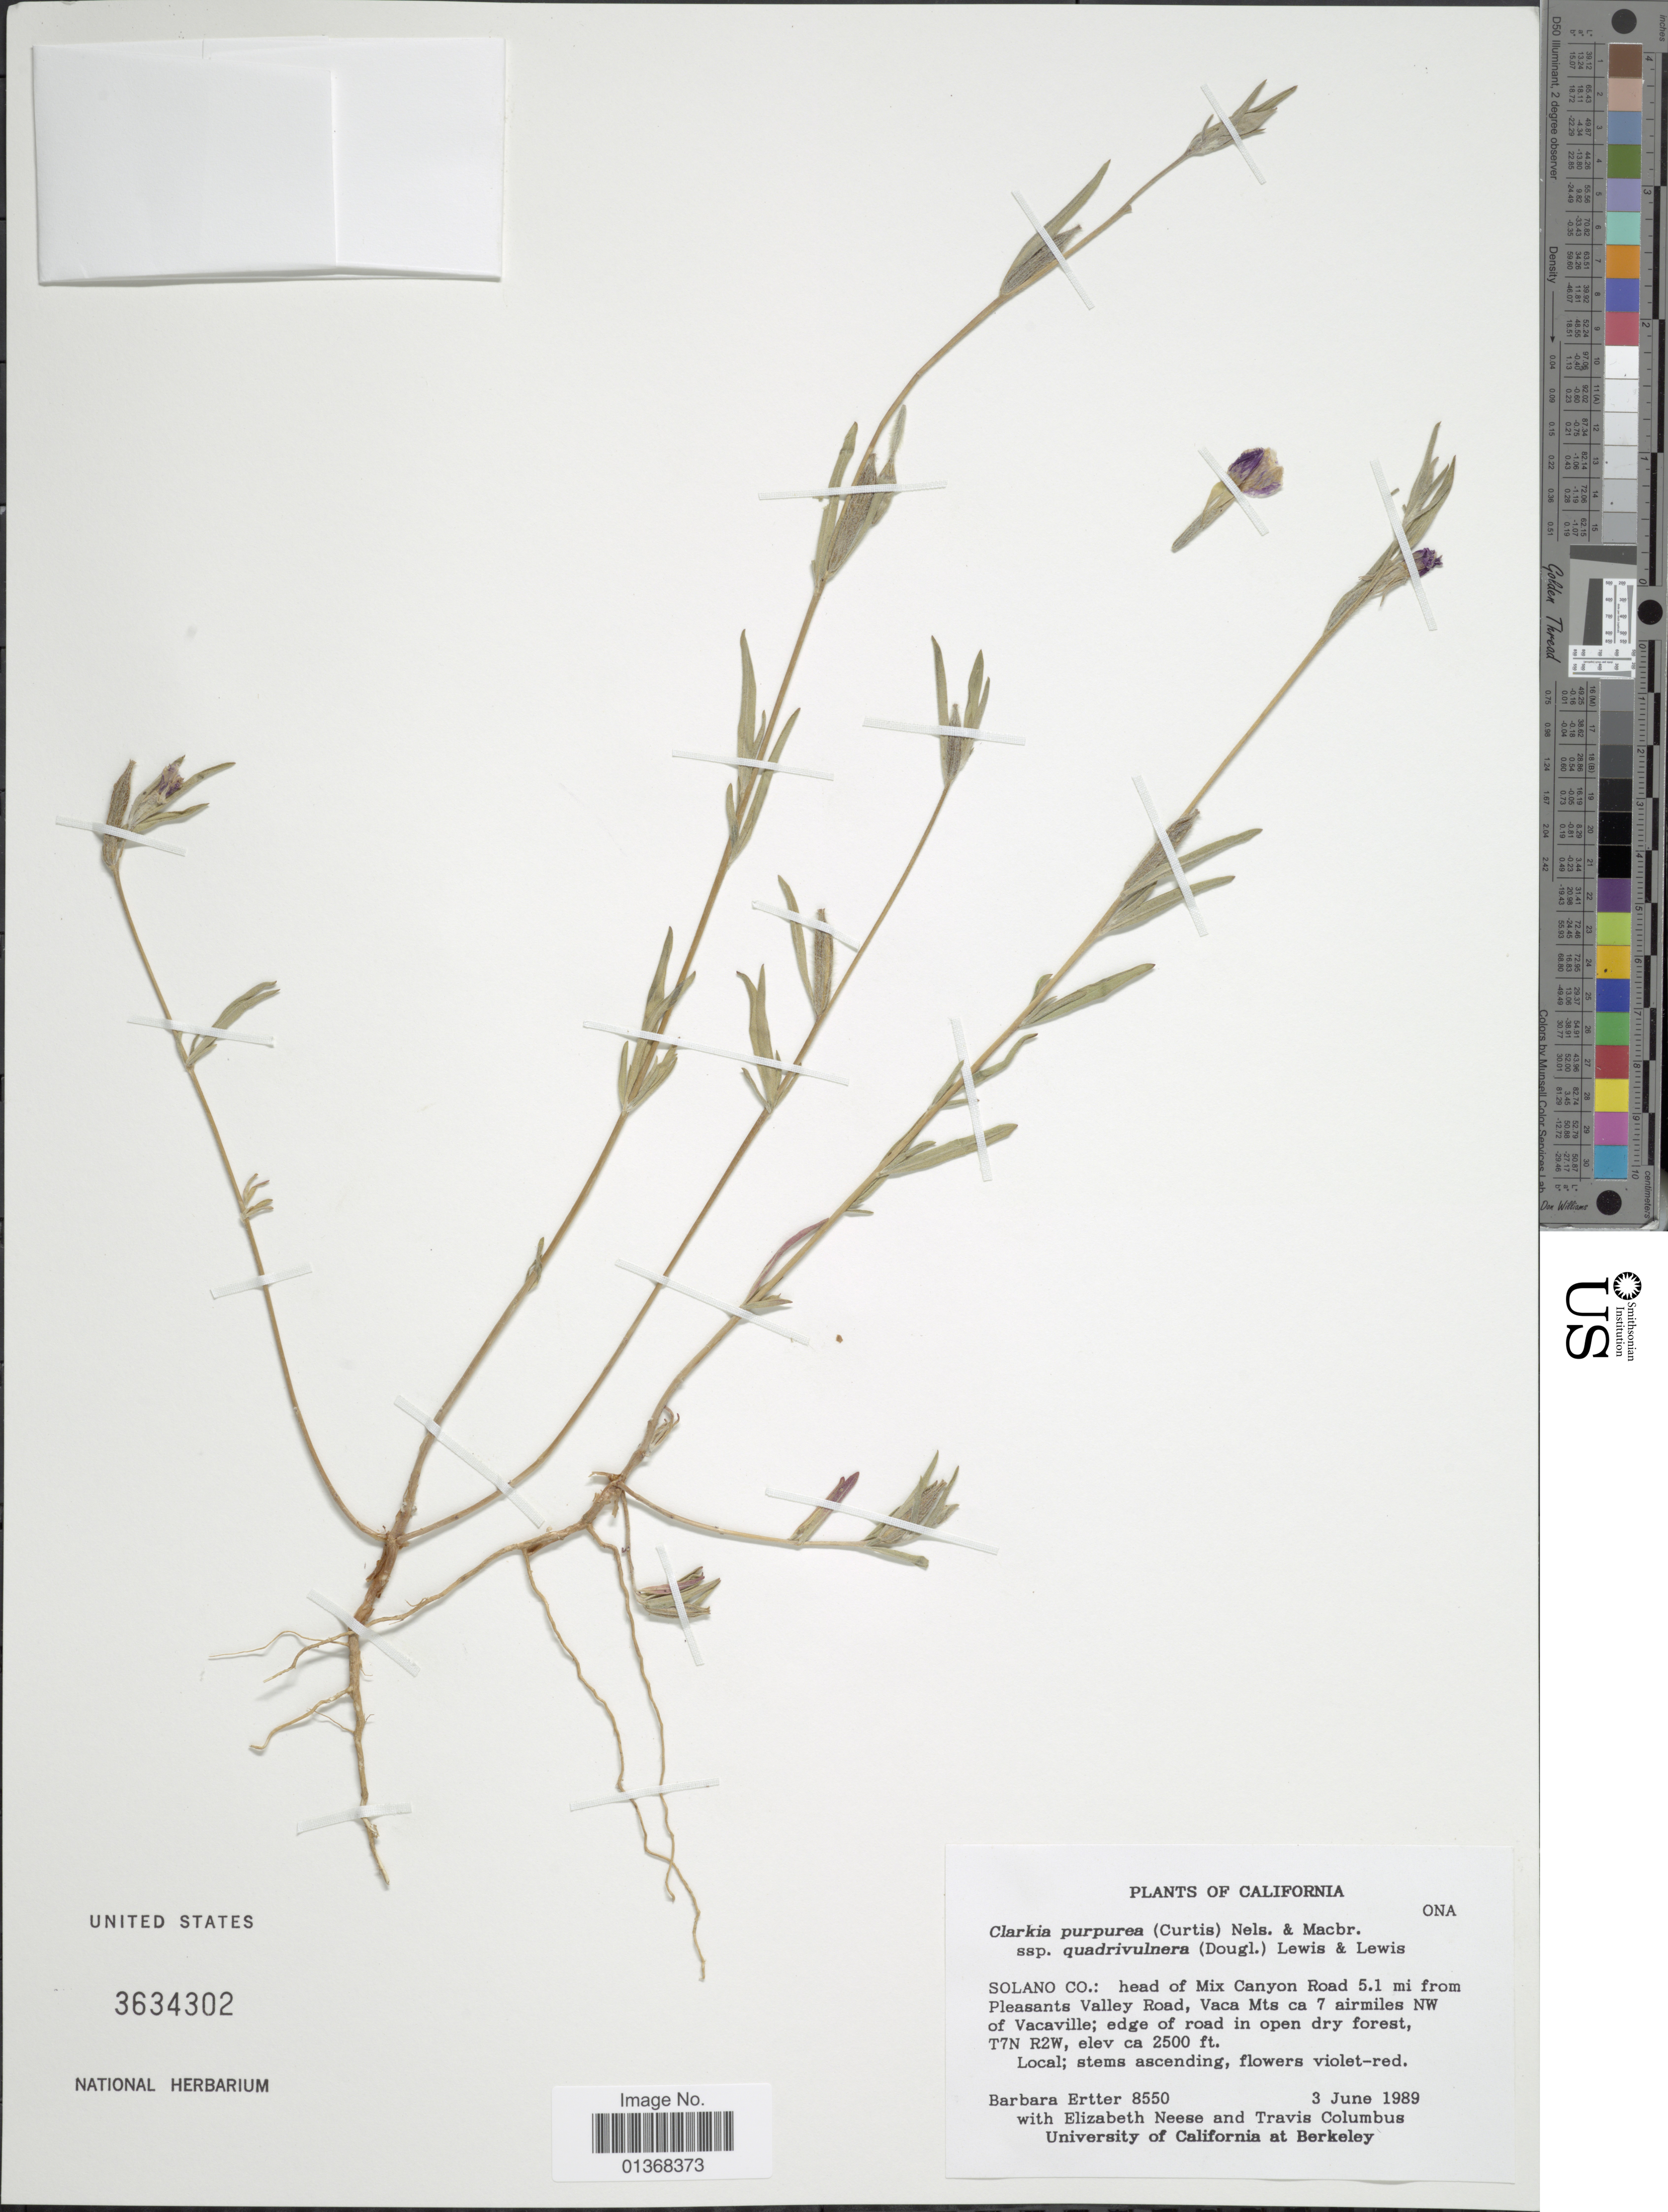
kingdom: Plantae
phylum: Tracheophyta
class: Magnoliopsida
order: Myrtales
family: Onagraceae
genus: Clarkia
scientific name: Clarkia purpurea subsp. quadrivulnera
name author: (Douglas) H.F. Lewis & M.R. Lewis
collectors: B. Ertter, E. C Neese & T. Columbus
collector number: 8550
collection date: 1989-06-03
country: United States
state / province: California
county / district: Solano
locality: Solano Co.: head of Mix Canyon Road 5.1 mi from Pleasants Valley Road, Vaca mts ca 7 airmiles NW o Vacaville; edge of road in open dry forest, T7N, R2W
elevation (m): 762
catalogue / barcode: US 3634302